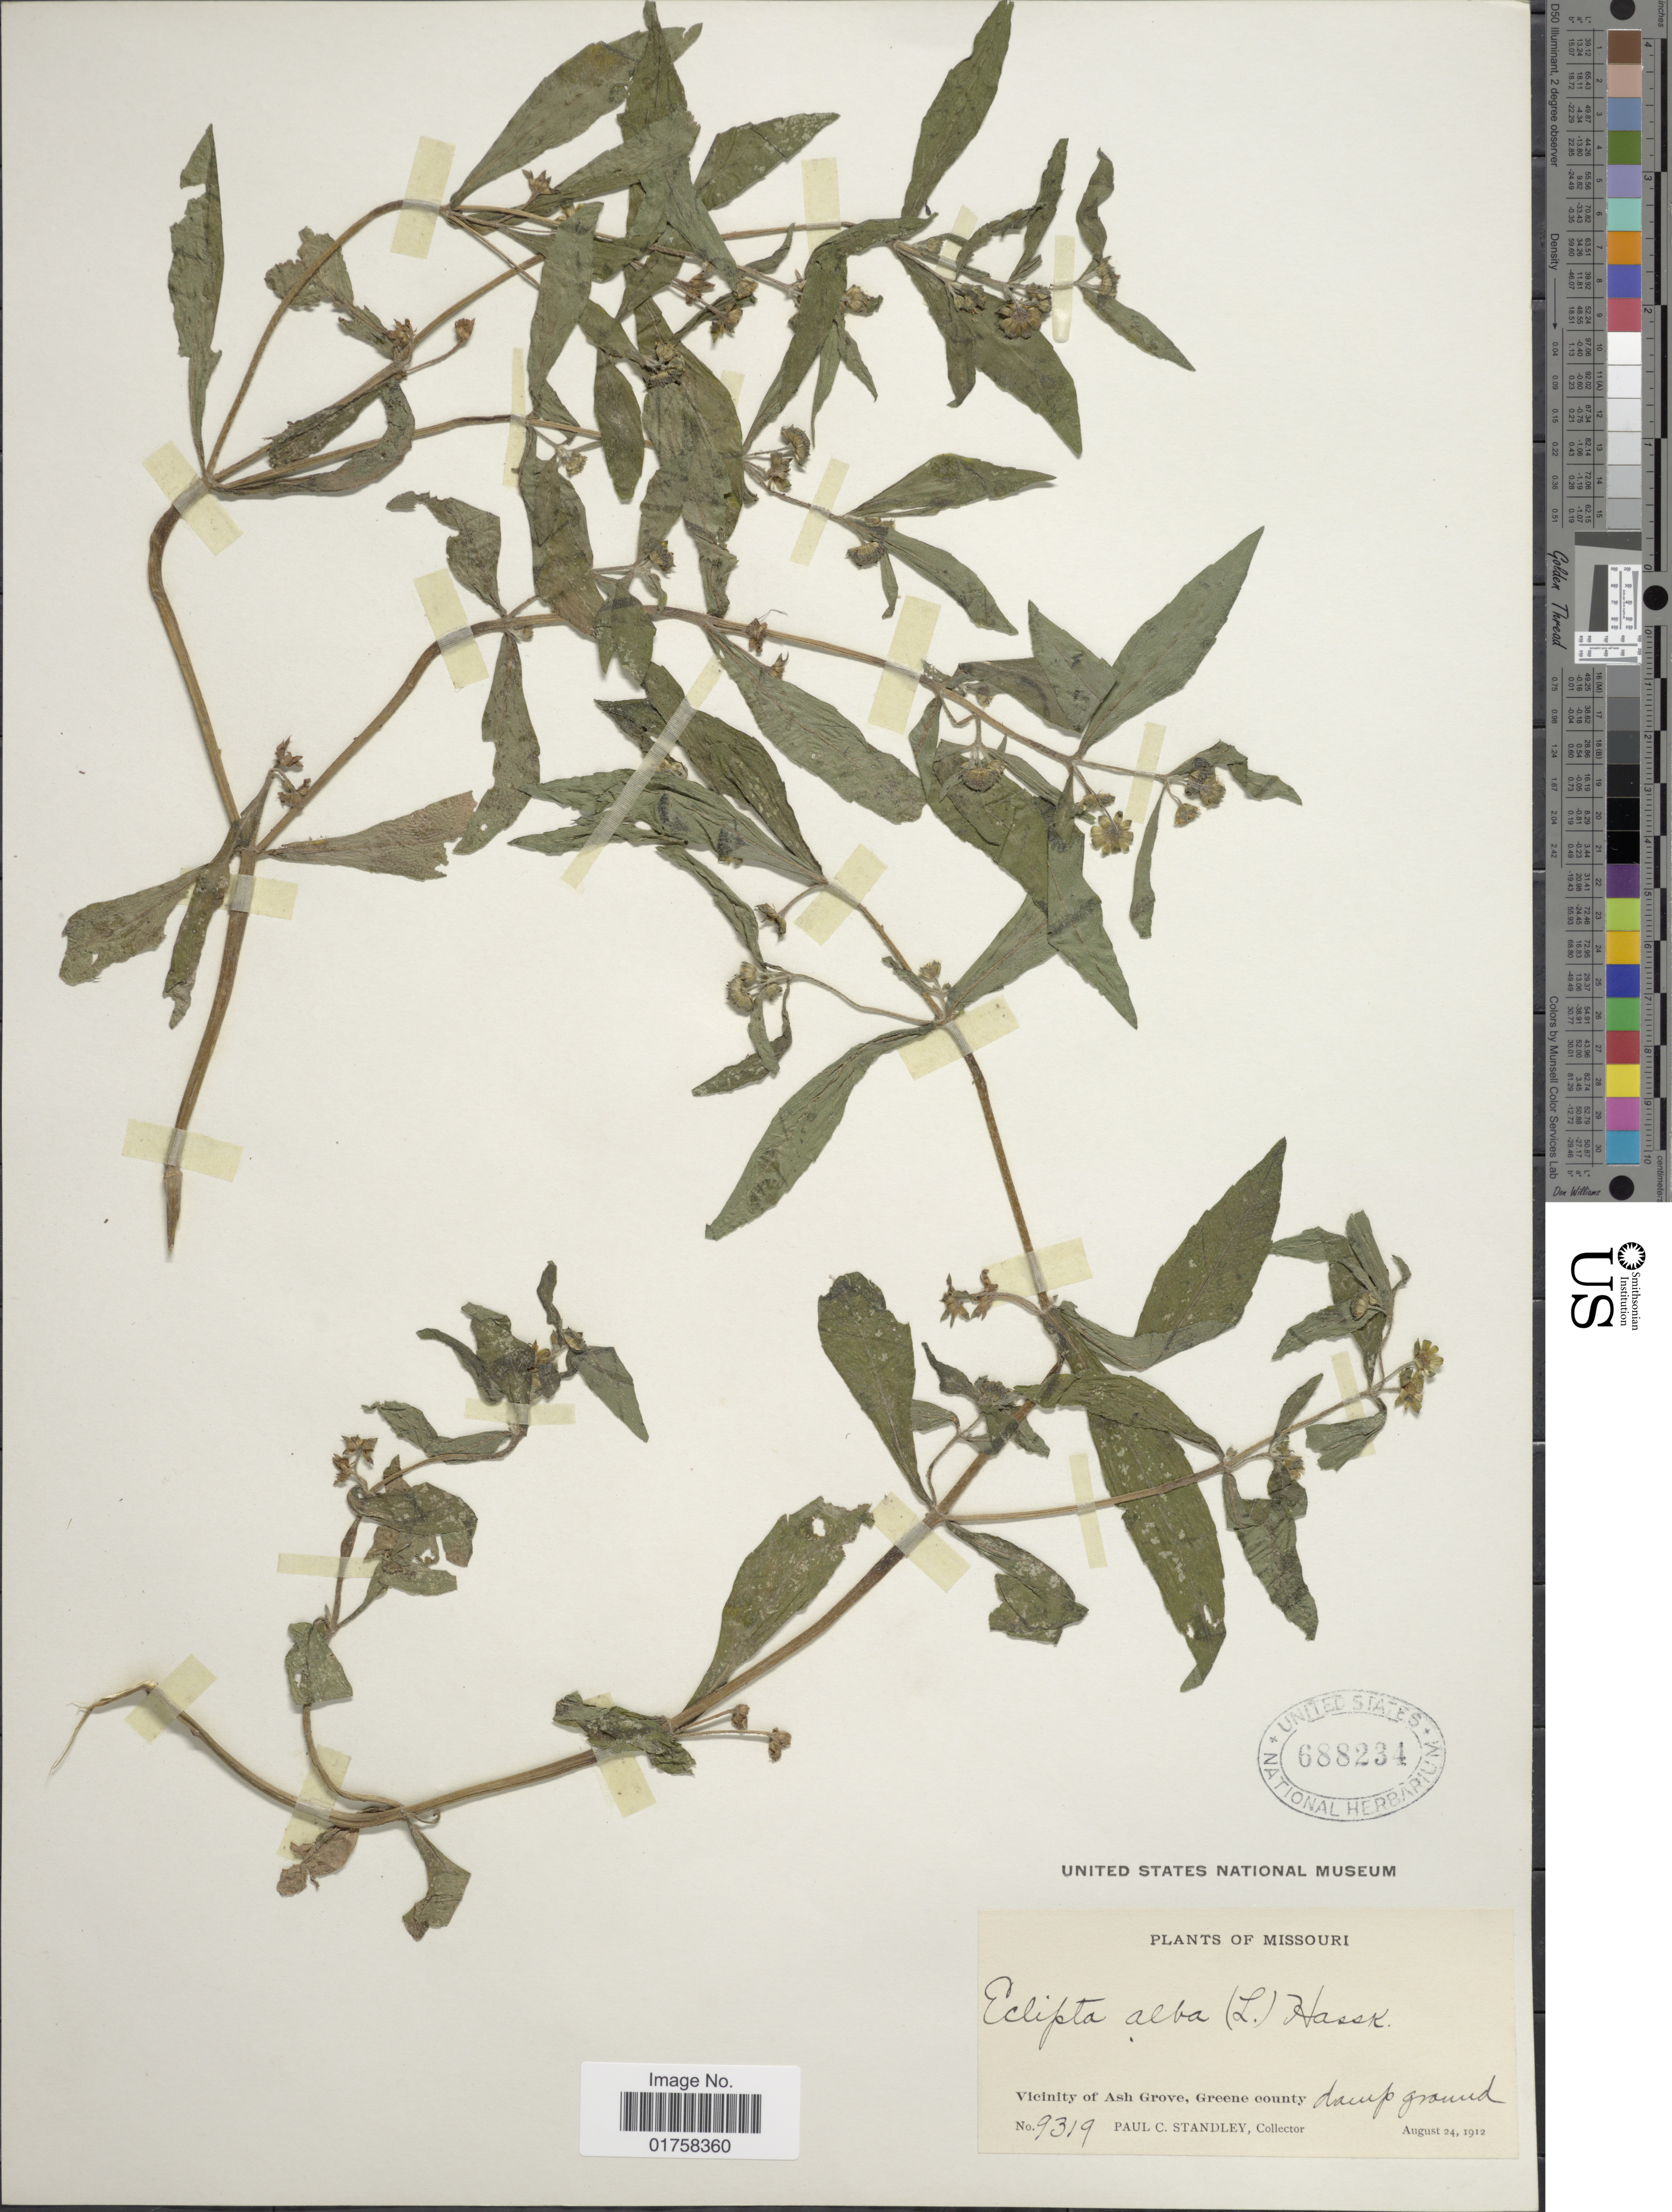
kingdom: Plantae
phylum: Tracheophyta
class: Magnoliopsida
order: Asterales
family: Asteraceae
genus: Eclipta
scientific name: Eclipta alba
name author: (L.) Hassk.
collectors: P. C. Standley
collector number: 9319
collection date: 1912-08-24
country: United States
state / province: Missouri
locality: Vicinity of Ash Grove, Greene county, damp ground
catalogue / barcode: US 688234